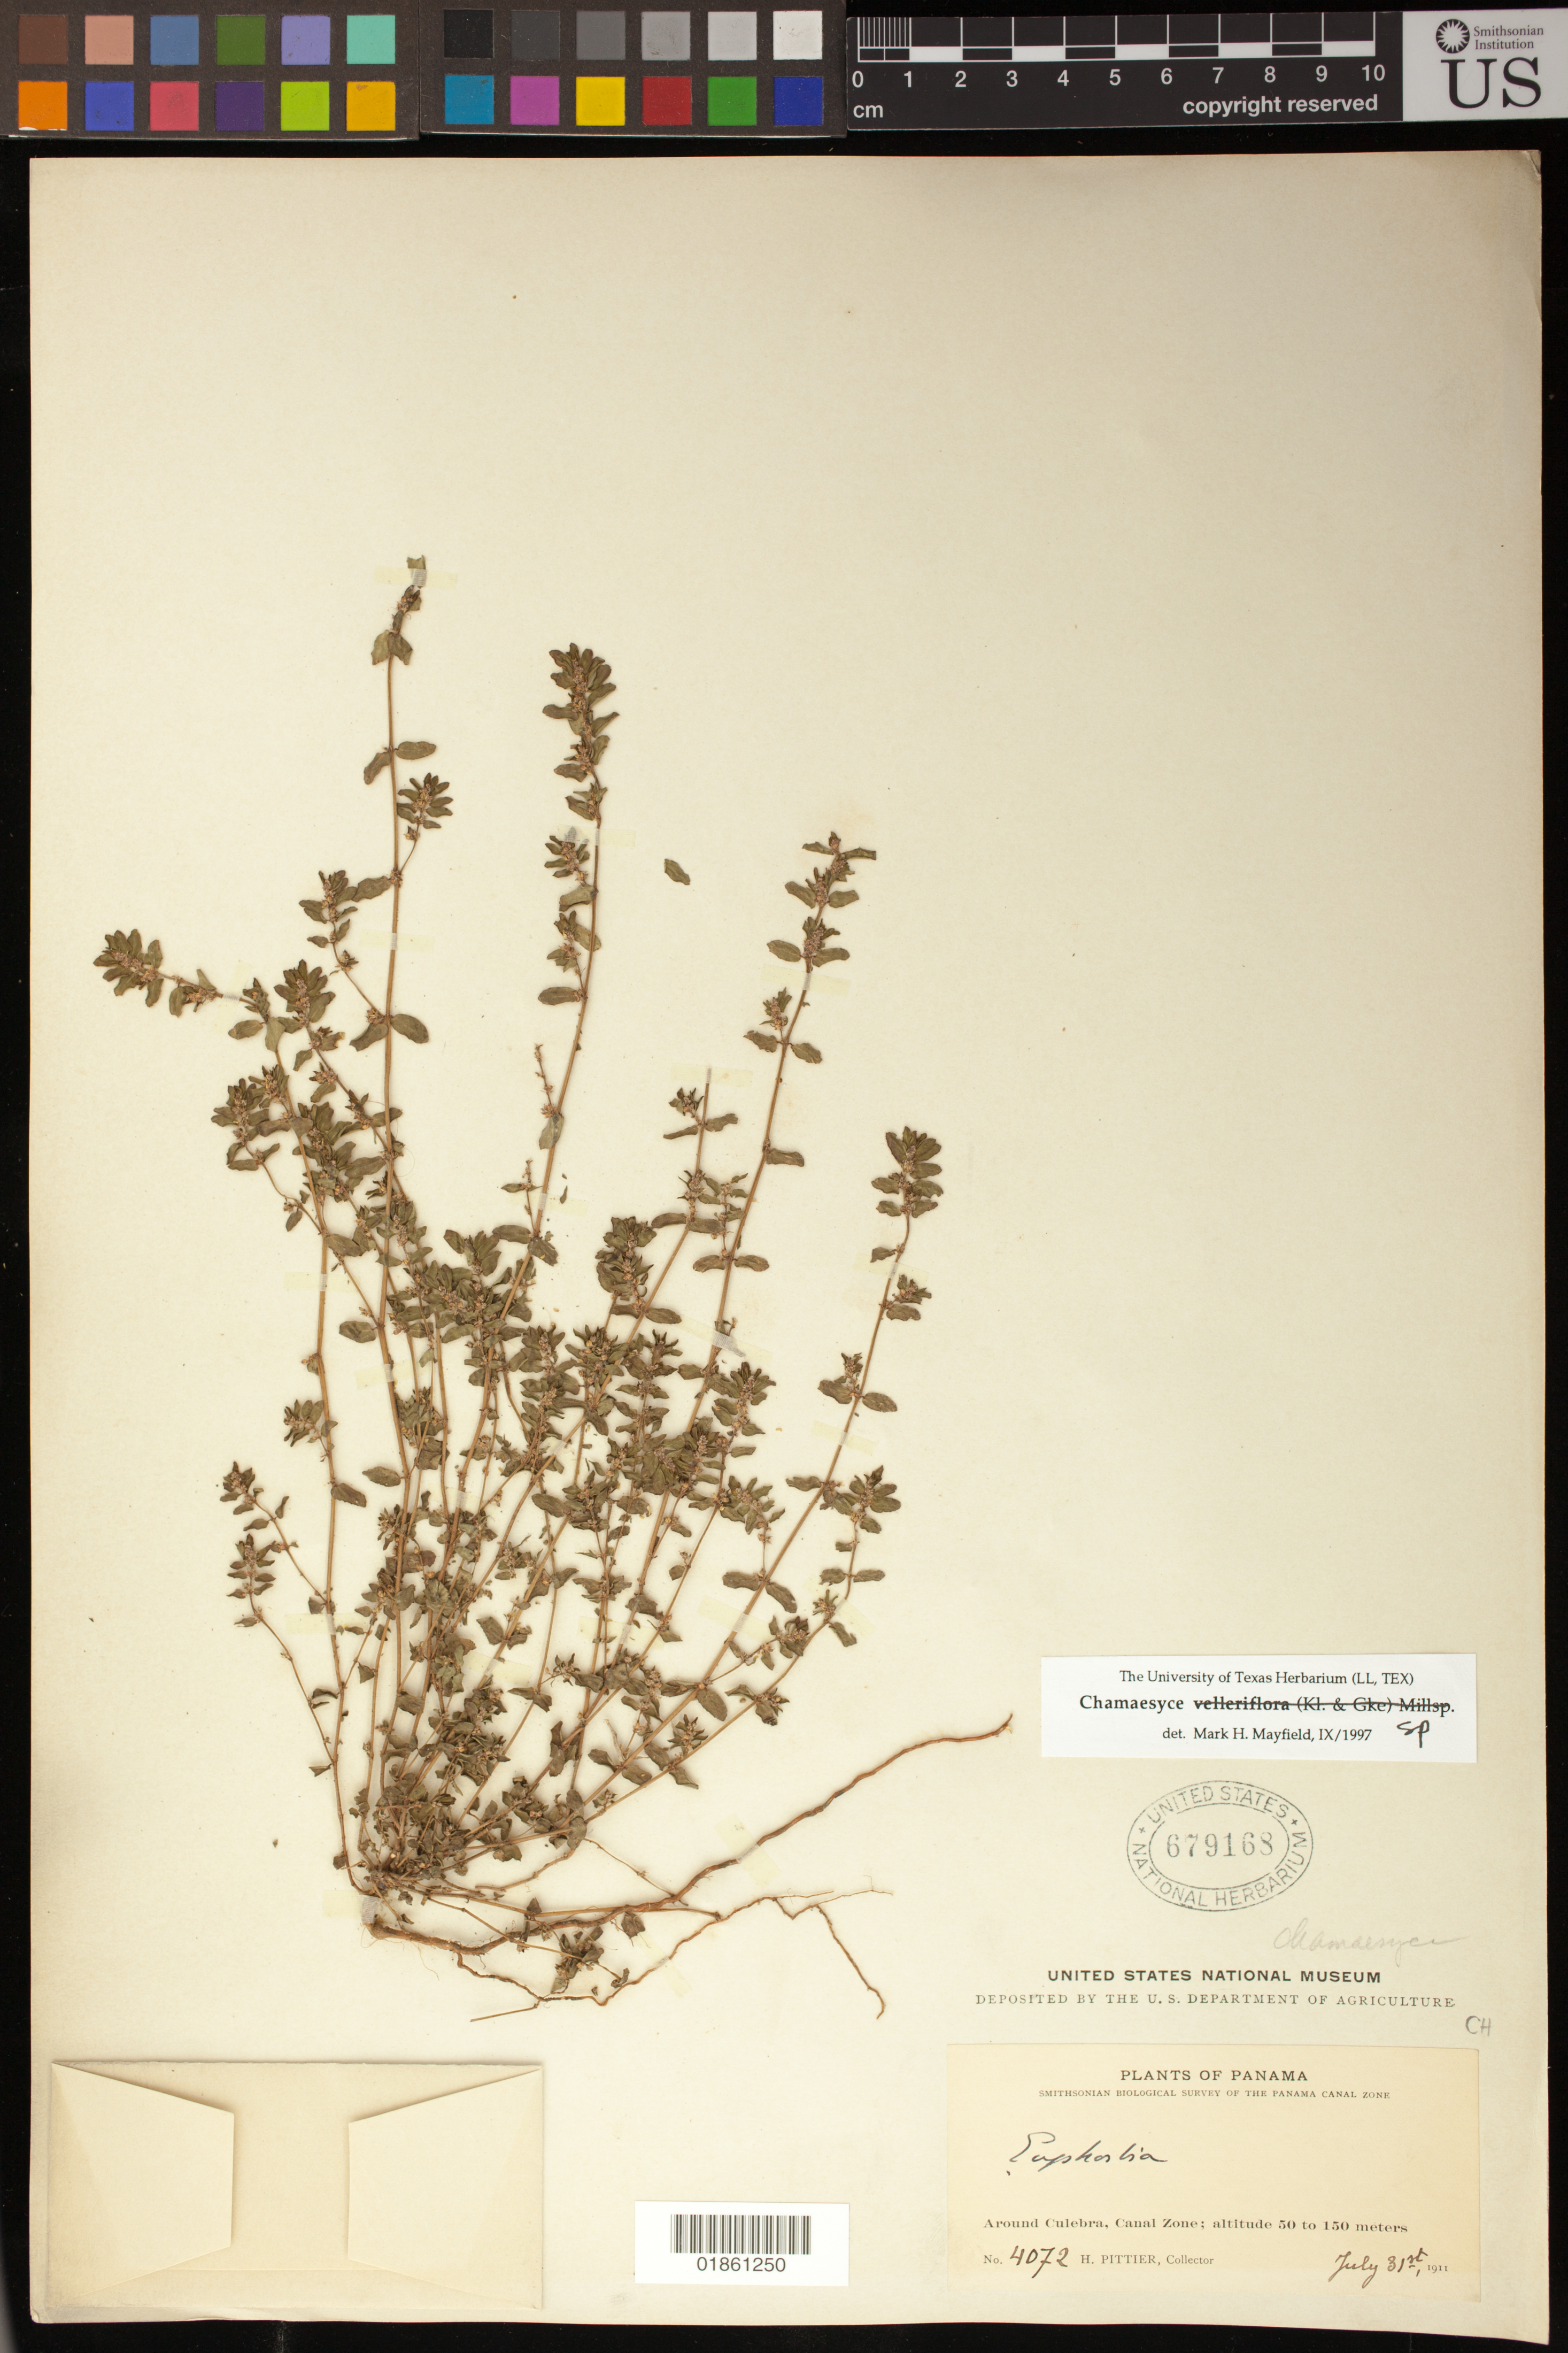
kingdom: Plantae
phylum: Tracheophyta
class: Magnoliopsida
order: Malpighiales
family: Euphorbiaceae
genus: Euphorbia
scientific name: Euphorbia sp.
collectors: H. F. Pittier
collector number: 4072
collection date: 1911-07-31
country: Panama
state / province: Panamá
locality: Around Culebra, canal Zone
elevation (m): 50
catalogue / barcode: US 679168